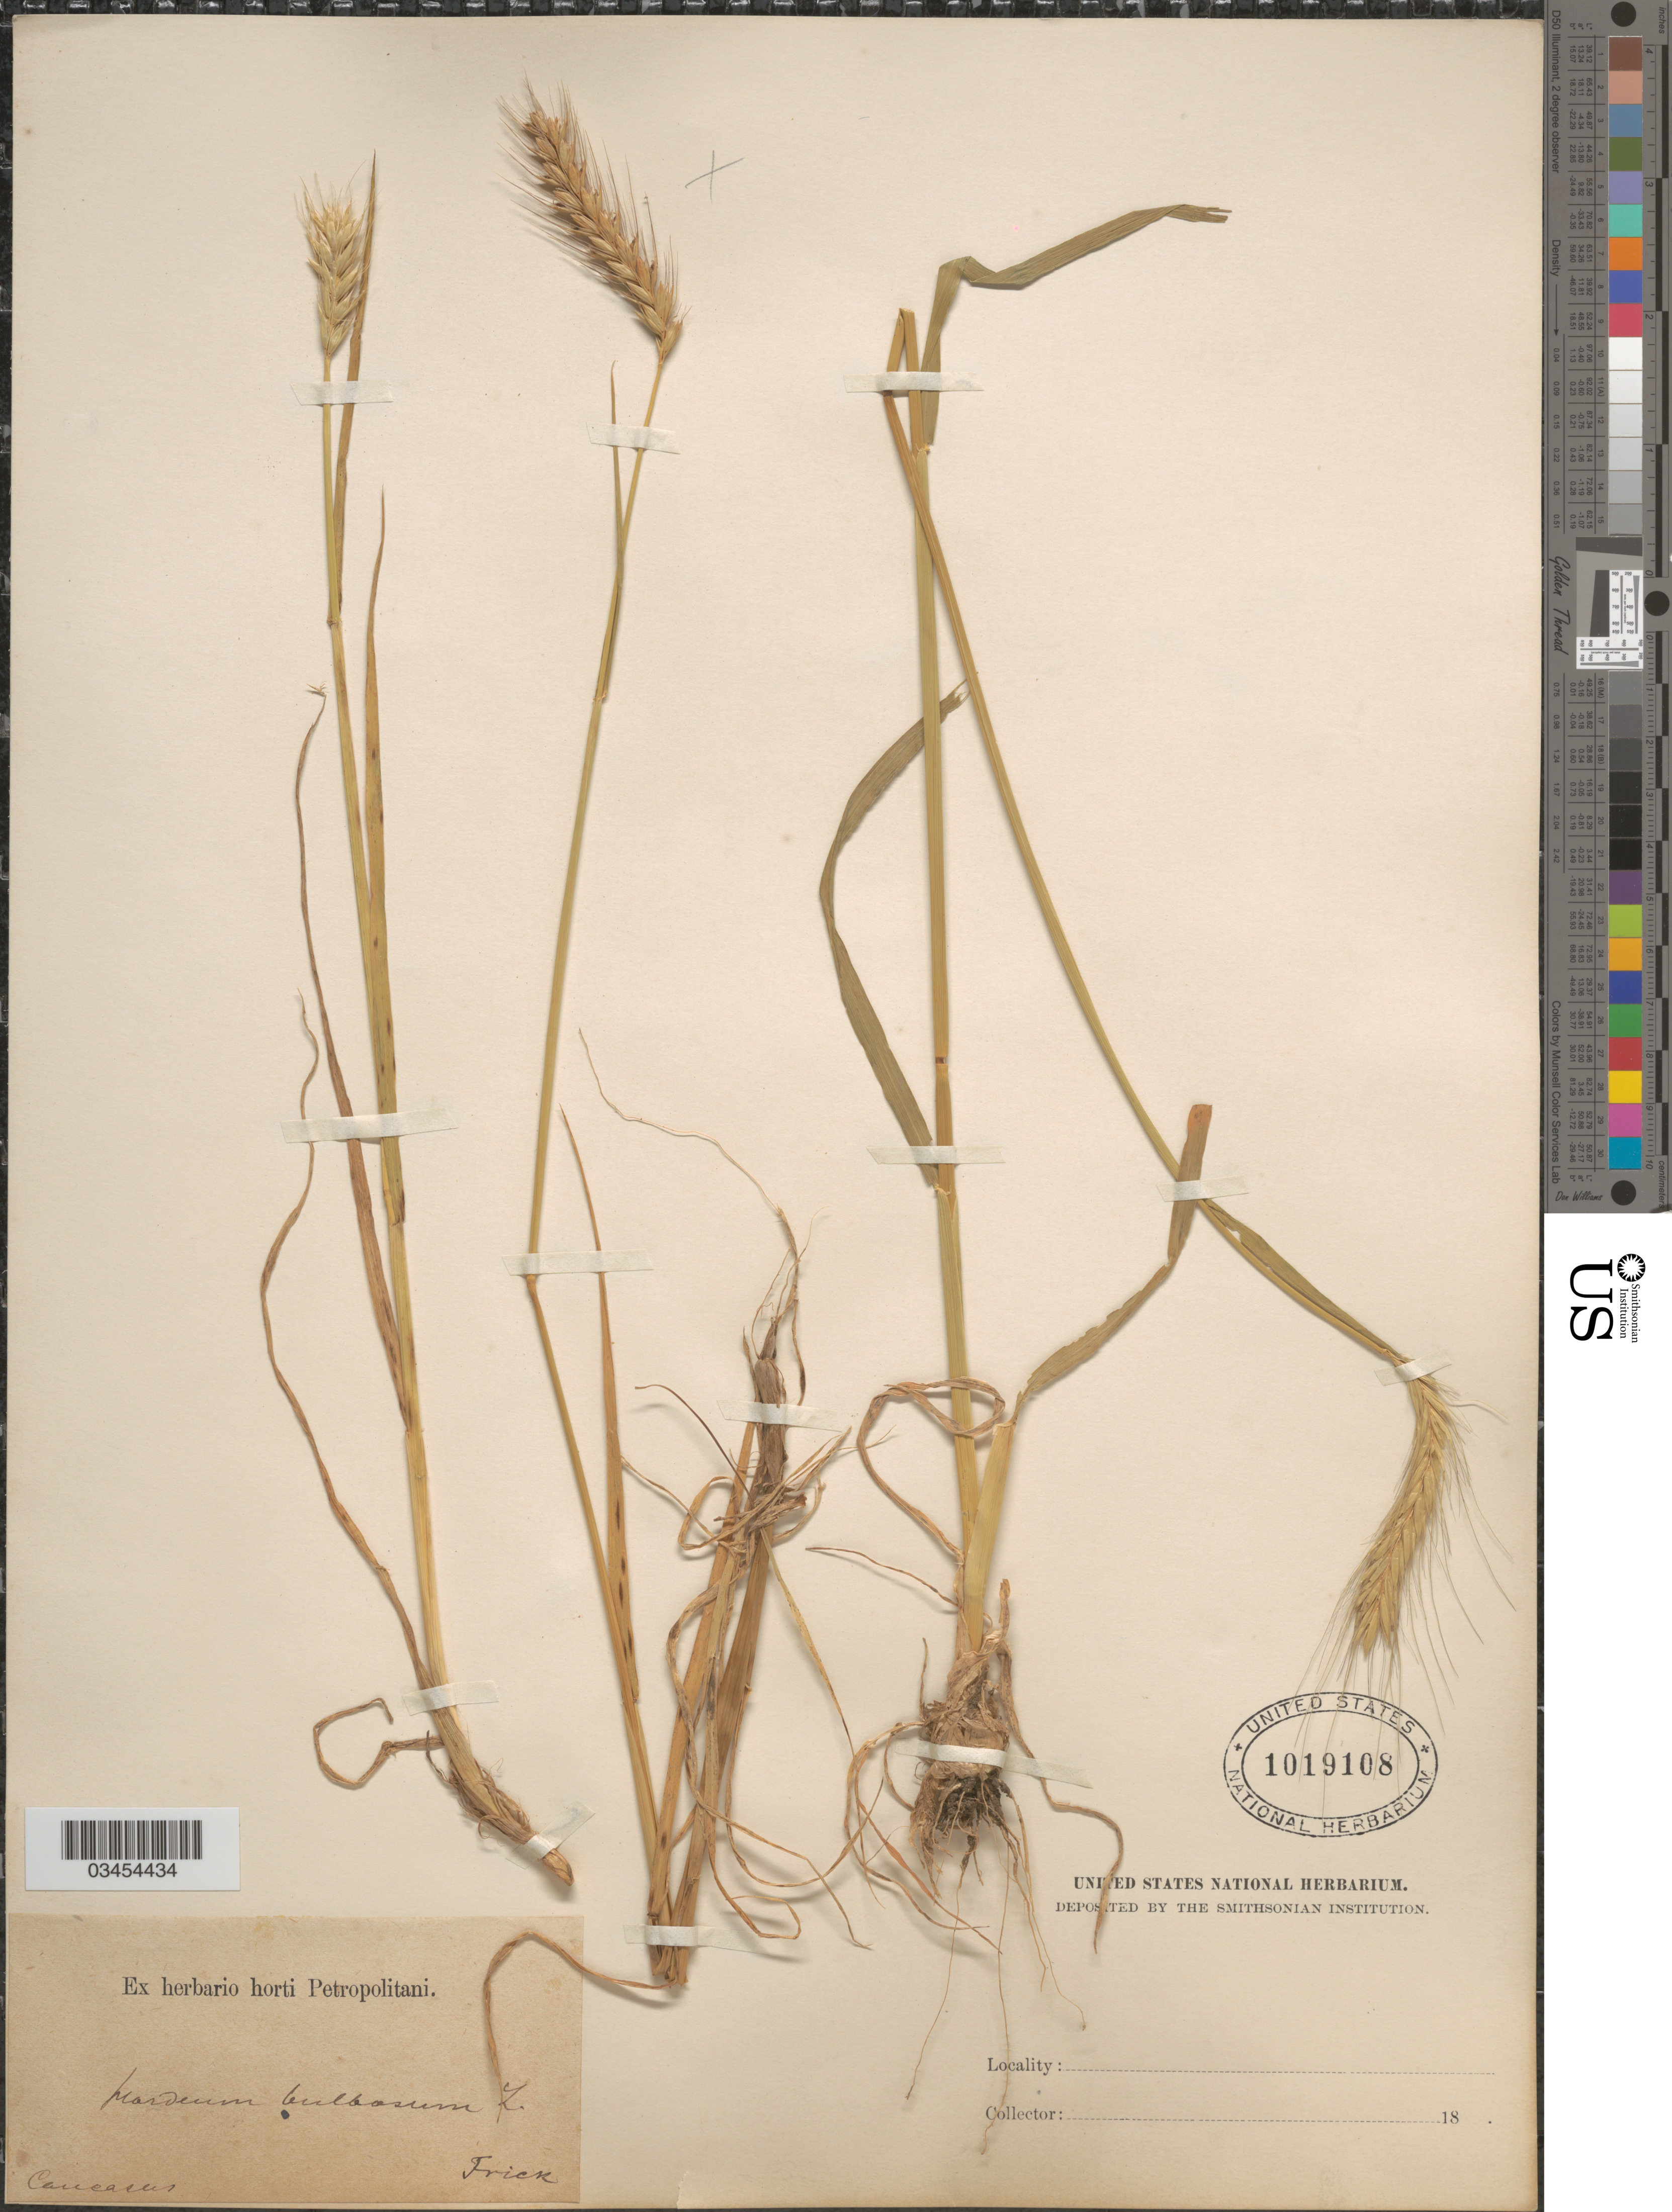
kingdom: Plantae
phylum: Tracheophyta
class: Liliopsida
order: Poales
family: Poaceae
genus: Hordeum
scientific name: Hordeum bulbosum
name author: L.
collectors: Frick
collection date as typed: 18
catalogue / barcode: US 1019108